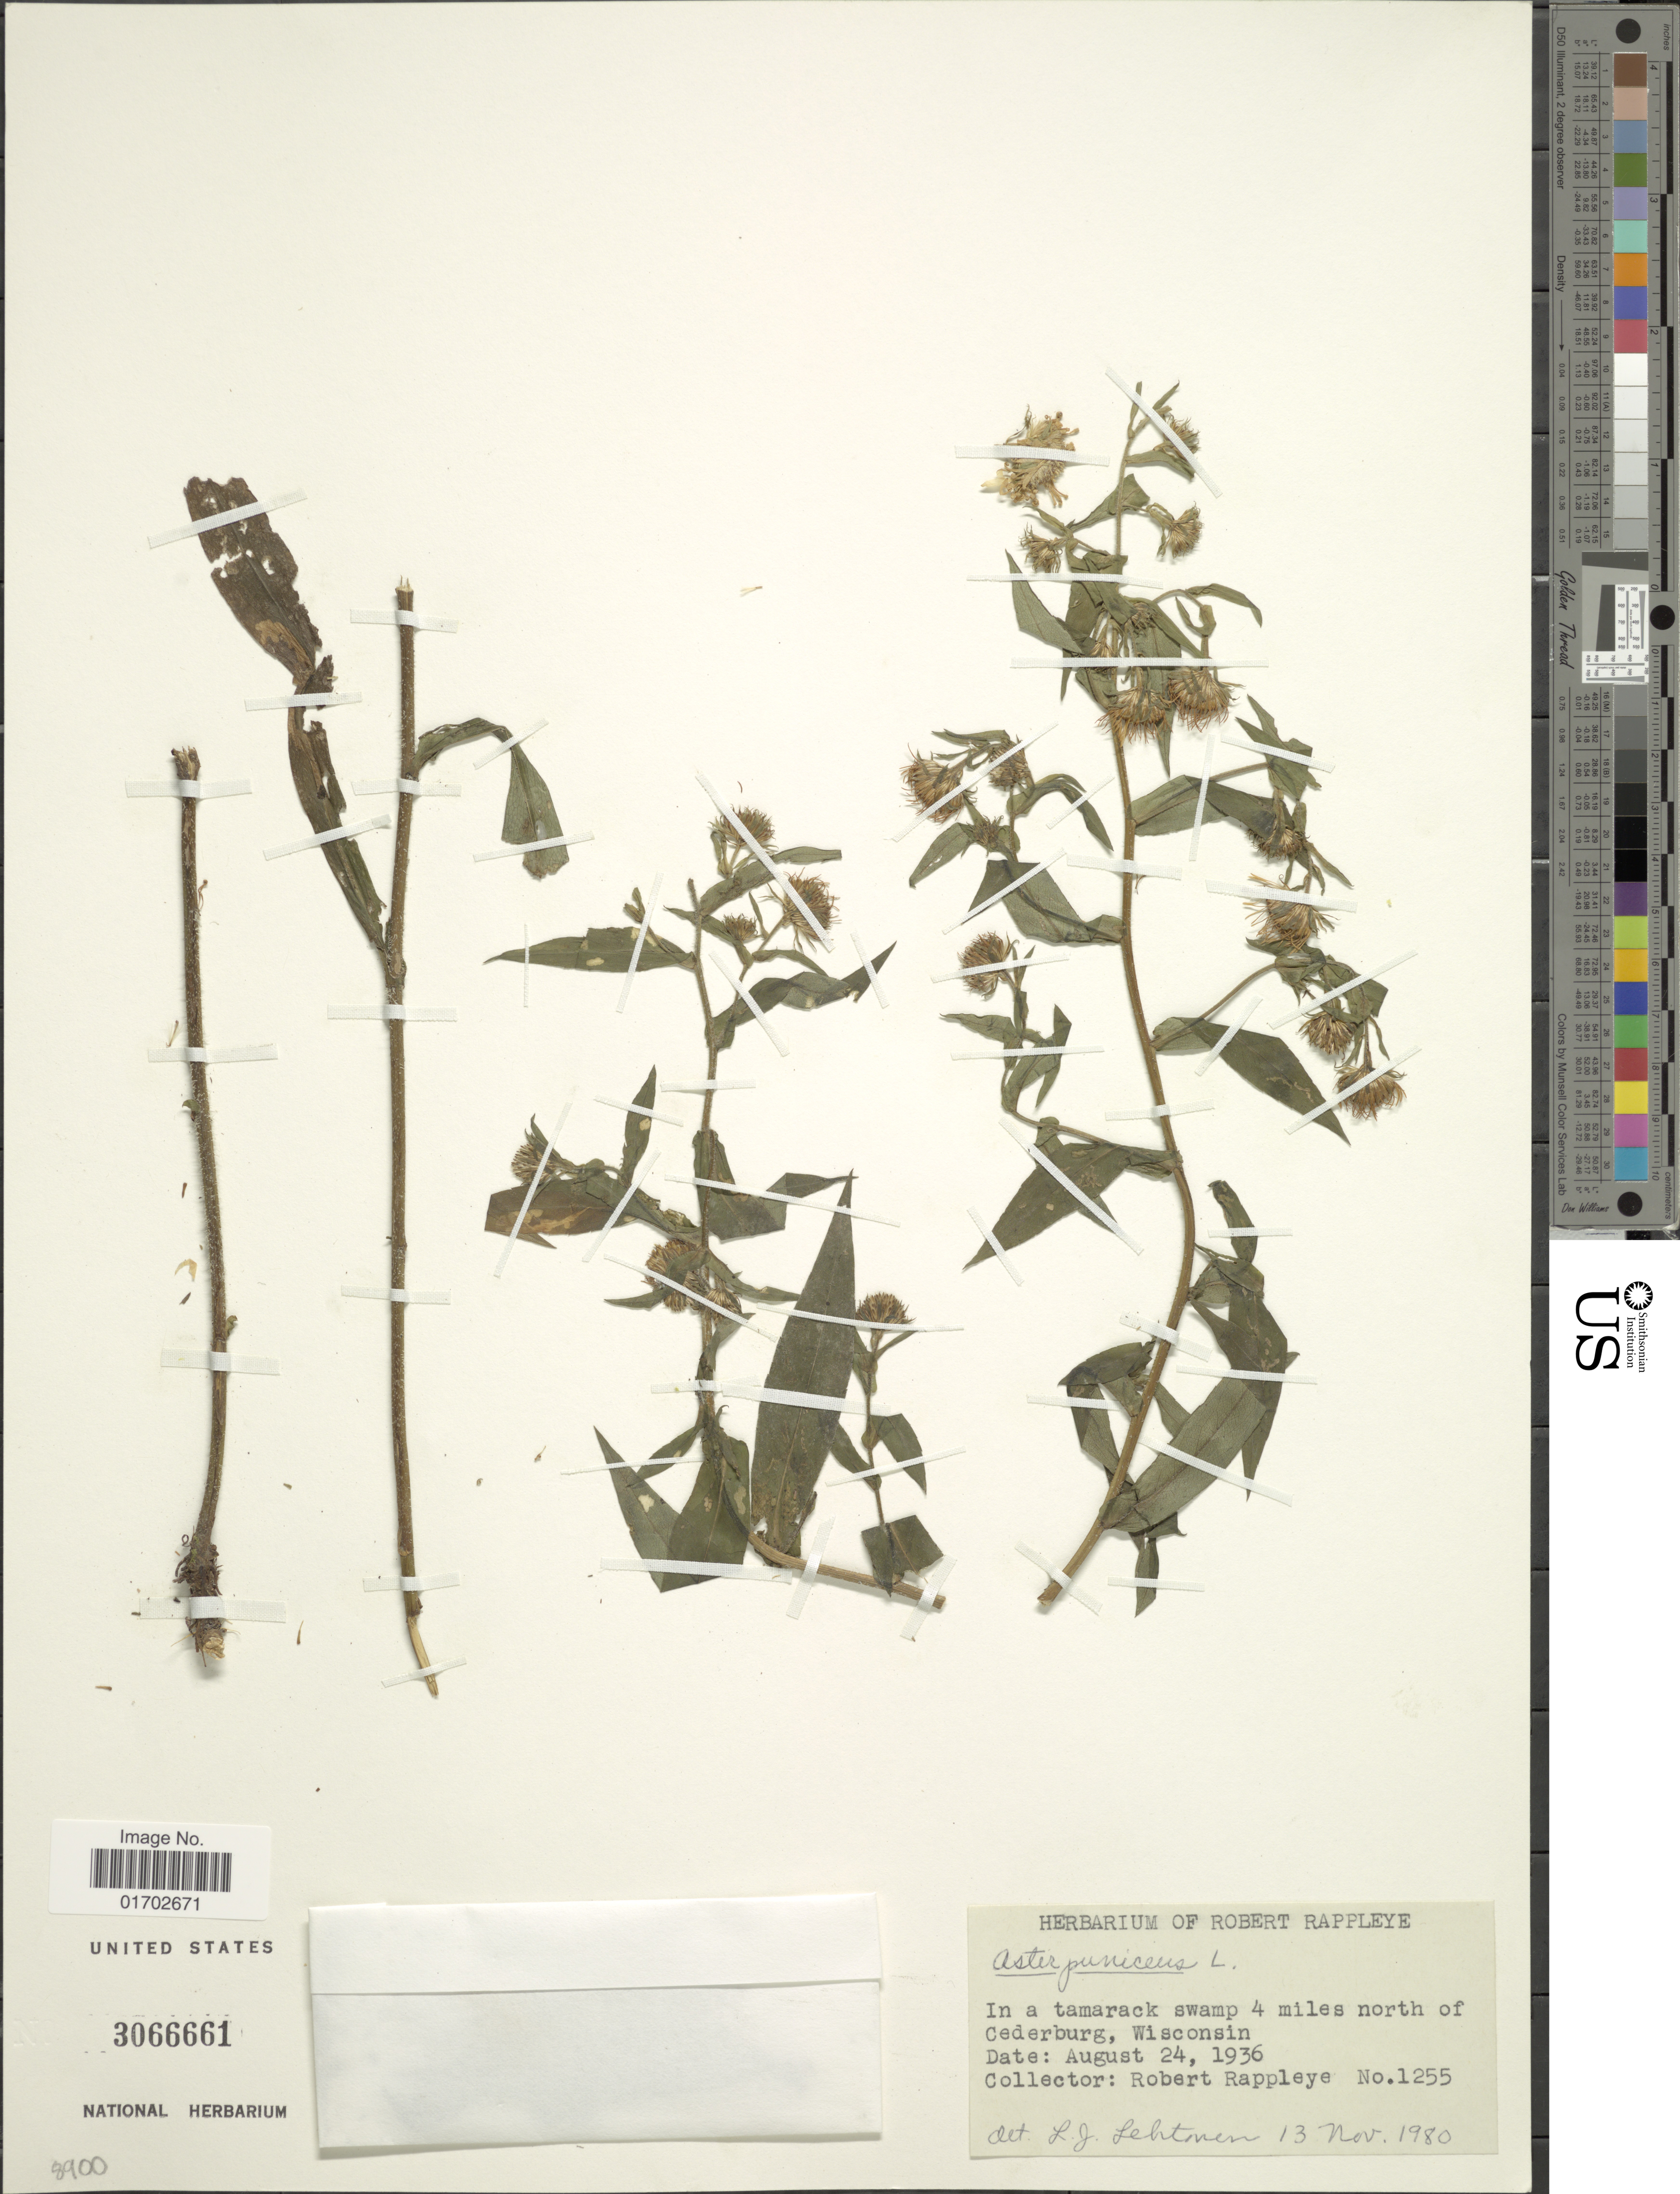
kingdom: Plantae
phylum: Tracheophyta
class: Magnoliopsida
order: Asterales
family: Asteraceae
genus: Symphyotrichum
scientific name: Symphyotrichum puniceum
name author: (L.) Á. Löve & D. Löve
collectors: R. Rappleye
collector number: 1255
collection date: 1936-08-24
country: United States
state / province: Wisconsin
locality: In tamarack samp 4 miles north of Cederburg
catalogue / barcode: US 3066661